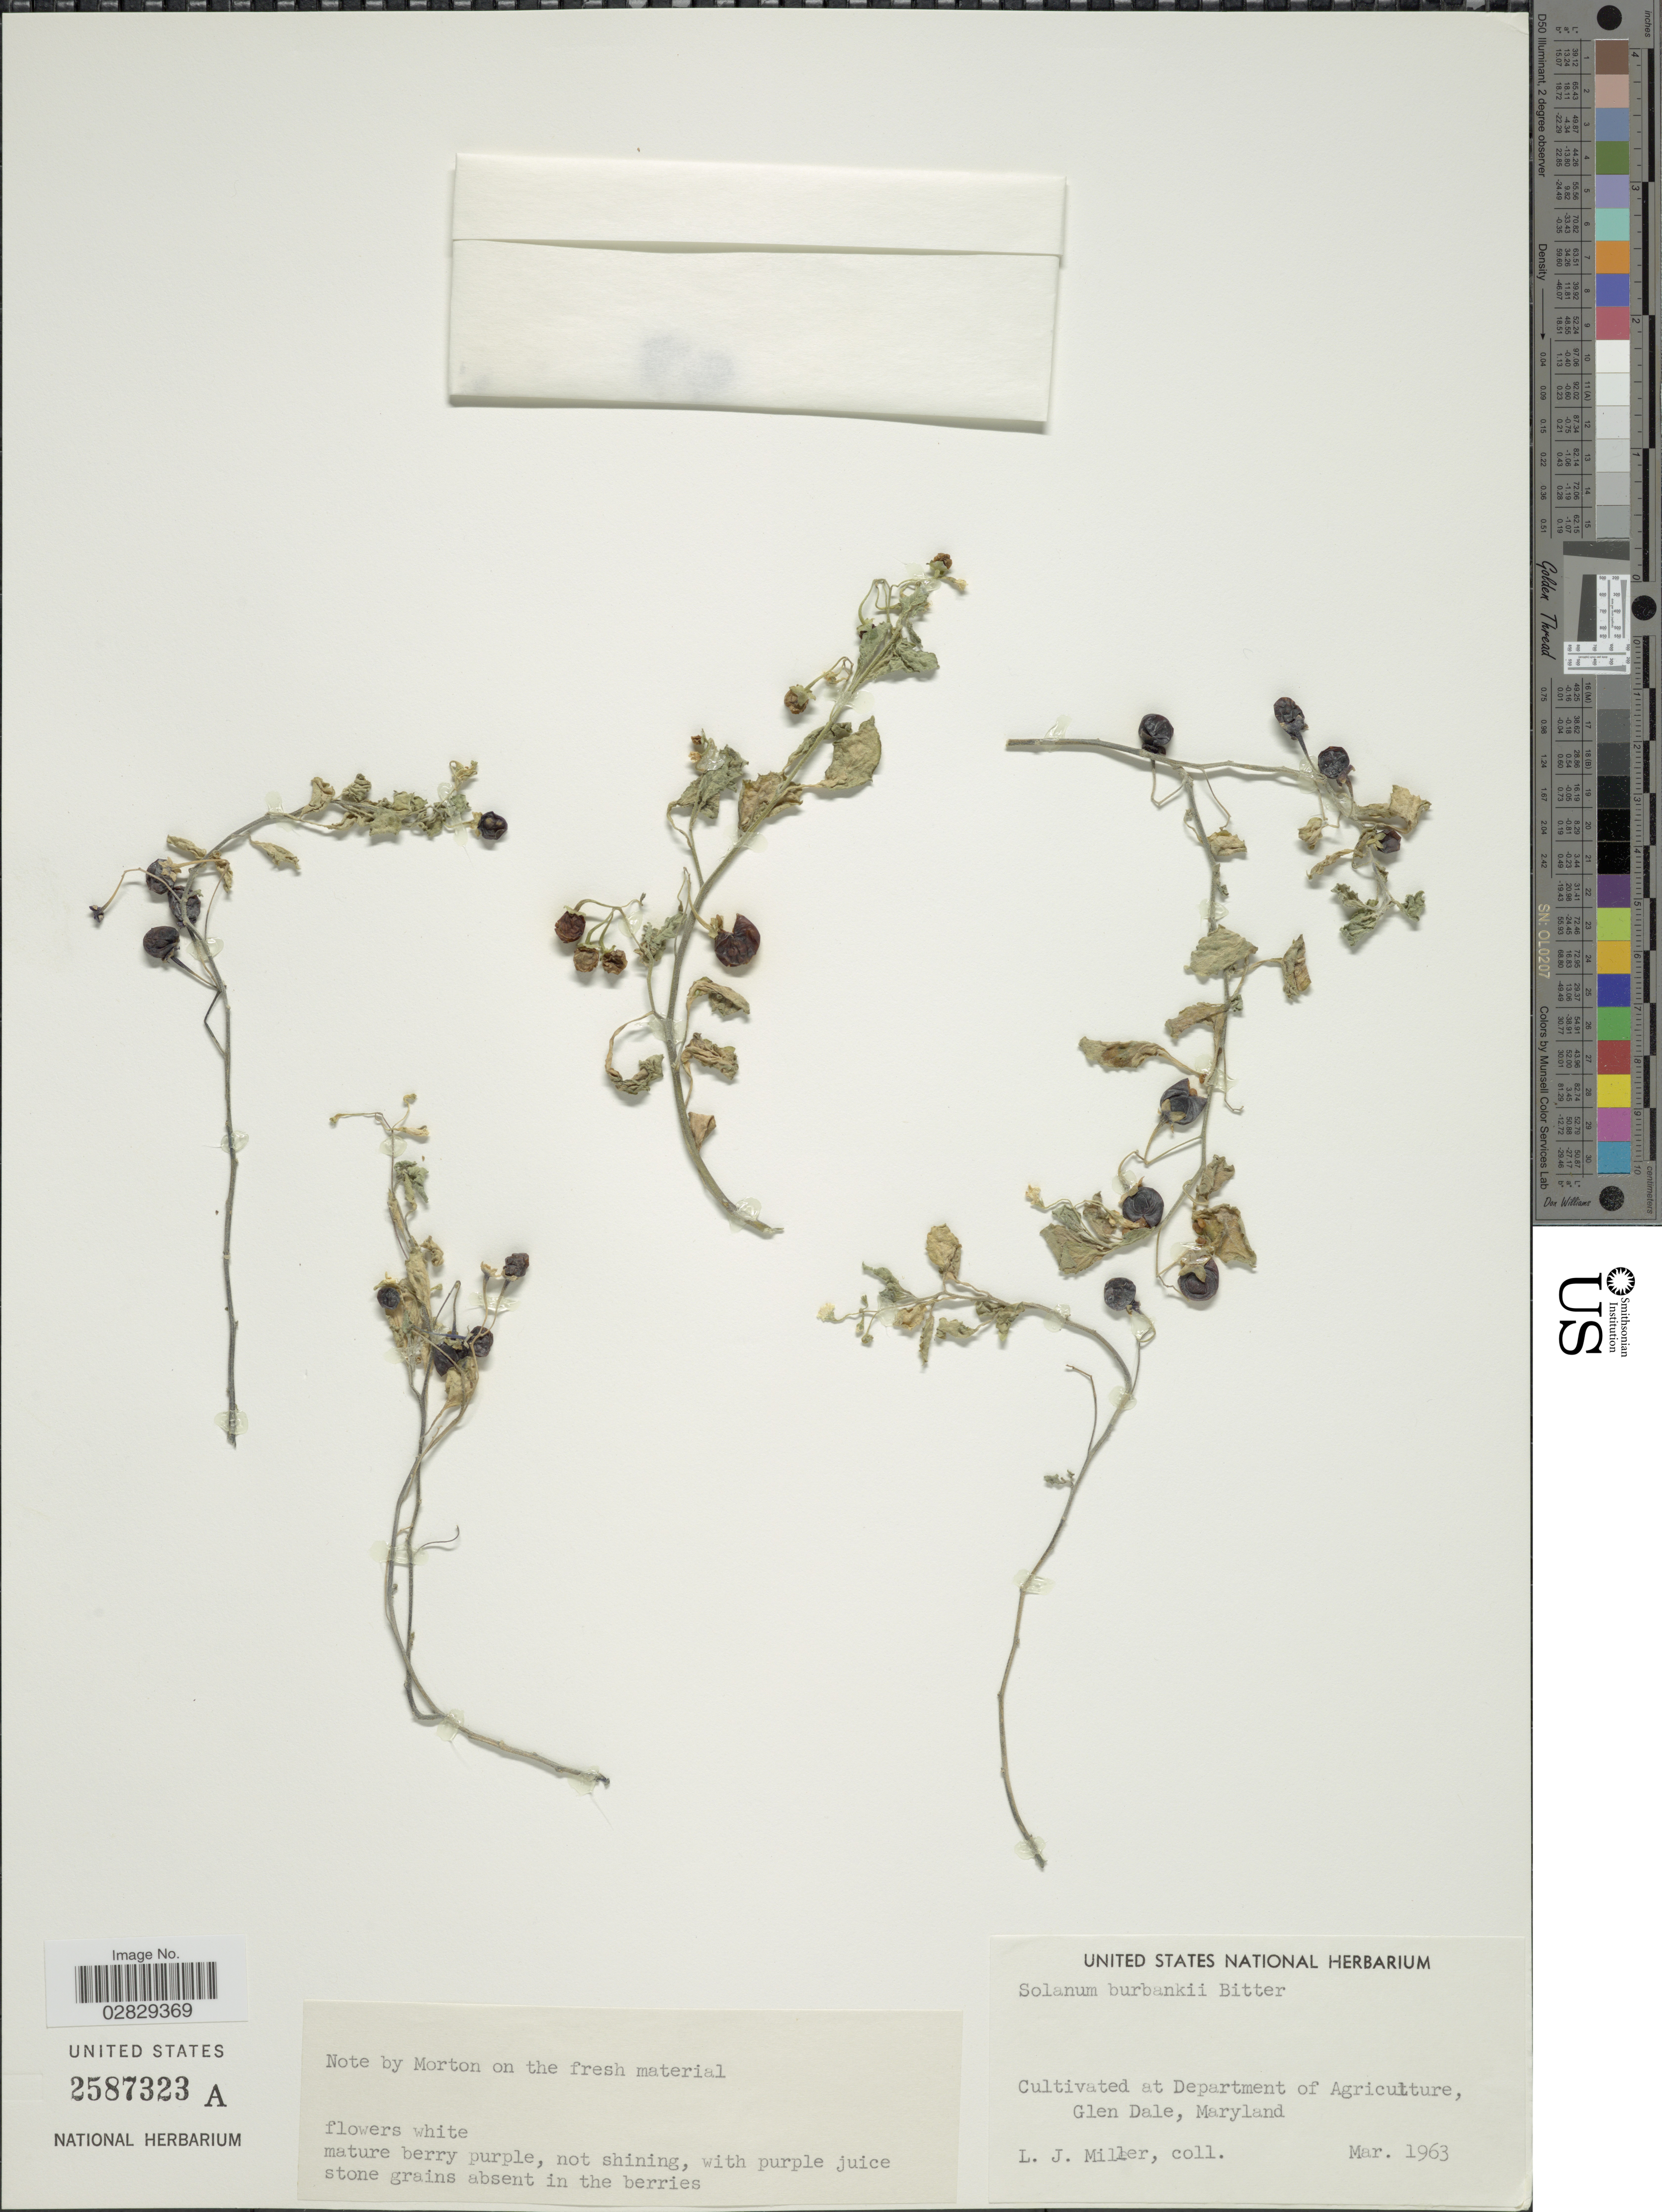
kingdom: Plantae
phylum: Tracheophyta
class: Magnoliopsida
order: Solanales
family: Solanaceae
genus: Solanum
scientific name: Solanum burbankii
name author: Bitter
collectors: L. Miller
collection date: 1963-03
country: United States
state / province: Maryland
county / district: Prince George's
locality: Cultivated at Department of Agriculture, Glen Dale.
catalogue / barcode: US 2587323A